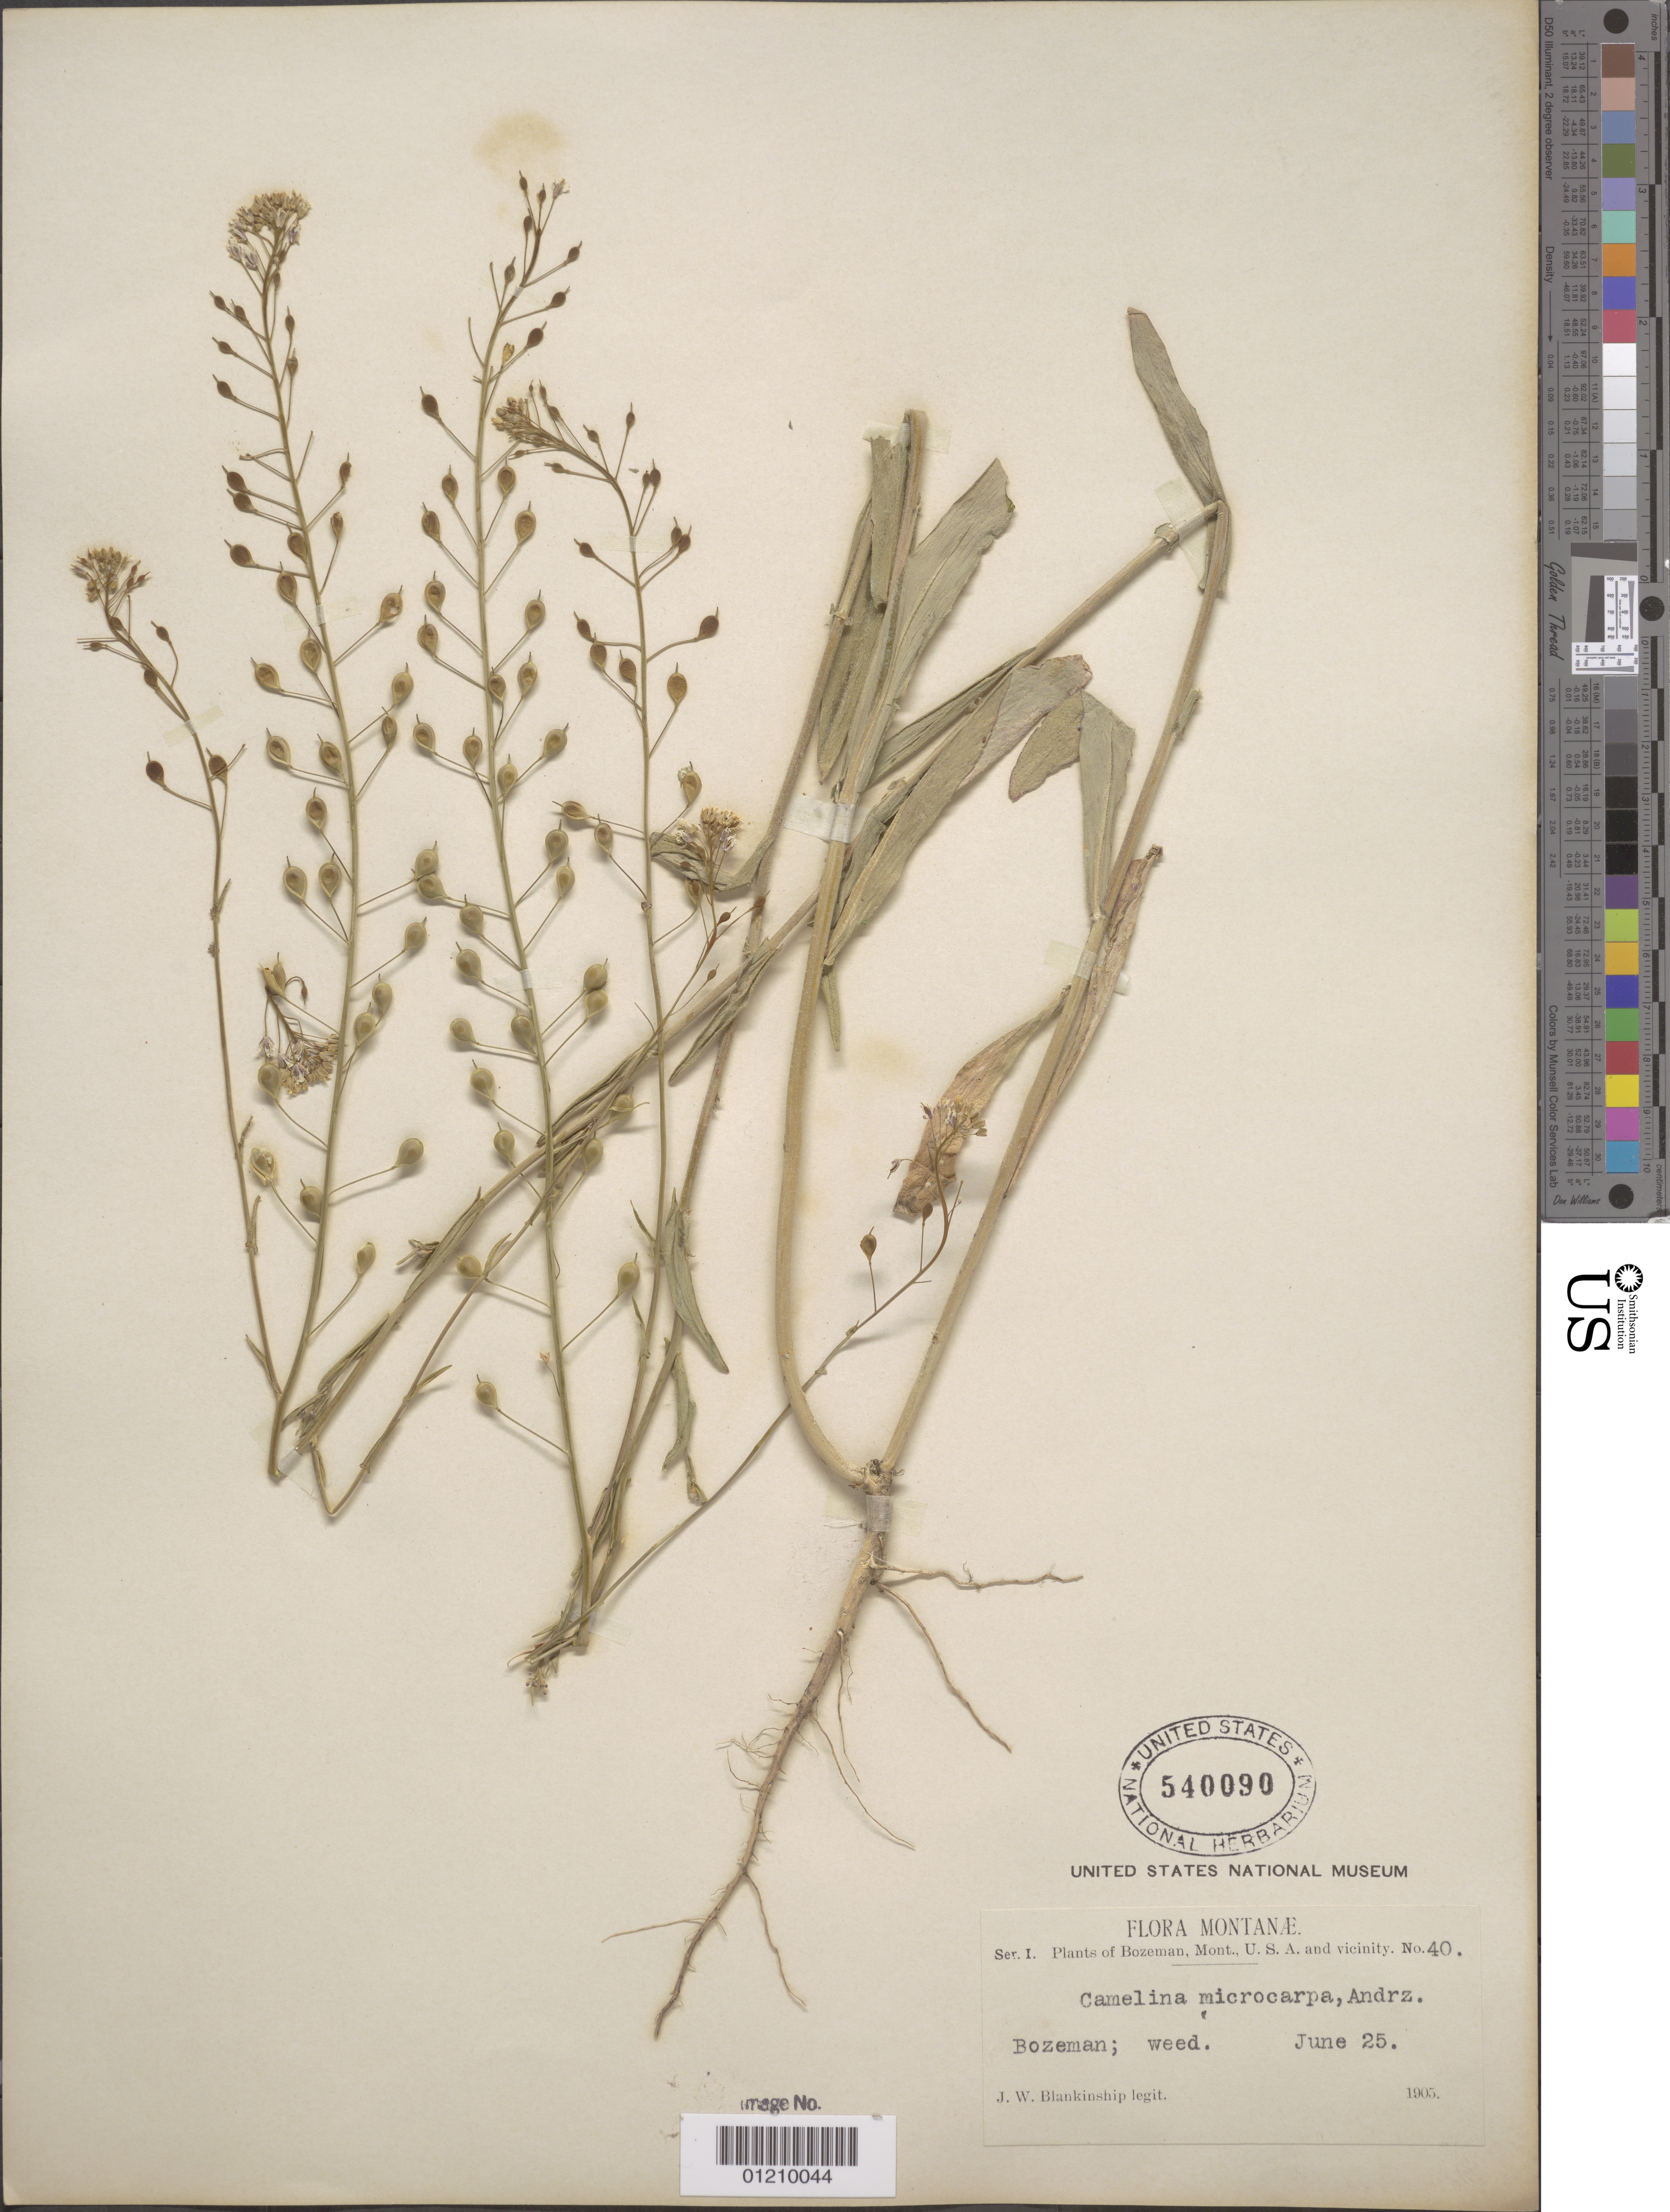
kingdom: Plantae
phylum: Tracheophyta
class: Magnoliopsida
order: Brassicales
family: Brassicaceae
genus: Camelina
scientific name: Camelina microcarpa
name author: DC.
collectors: J. W. Blankinship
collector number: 40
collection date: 1905-06-25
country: United States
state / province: Montana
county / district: Gallatin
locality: Bozeman.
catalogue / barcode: US 540090